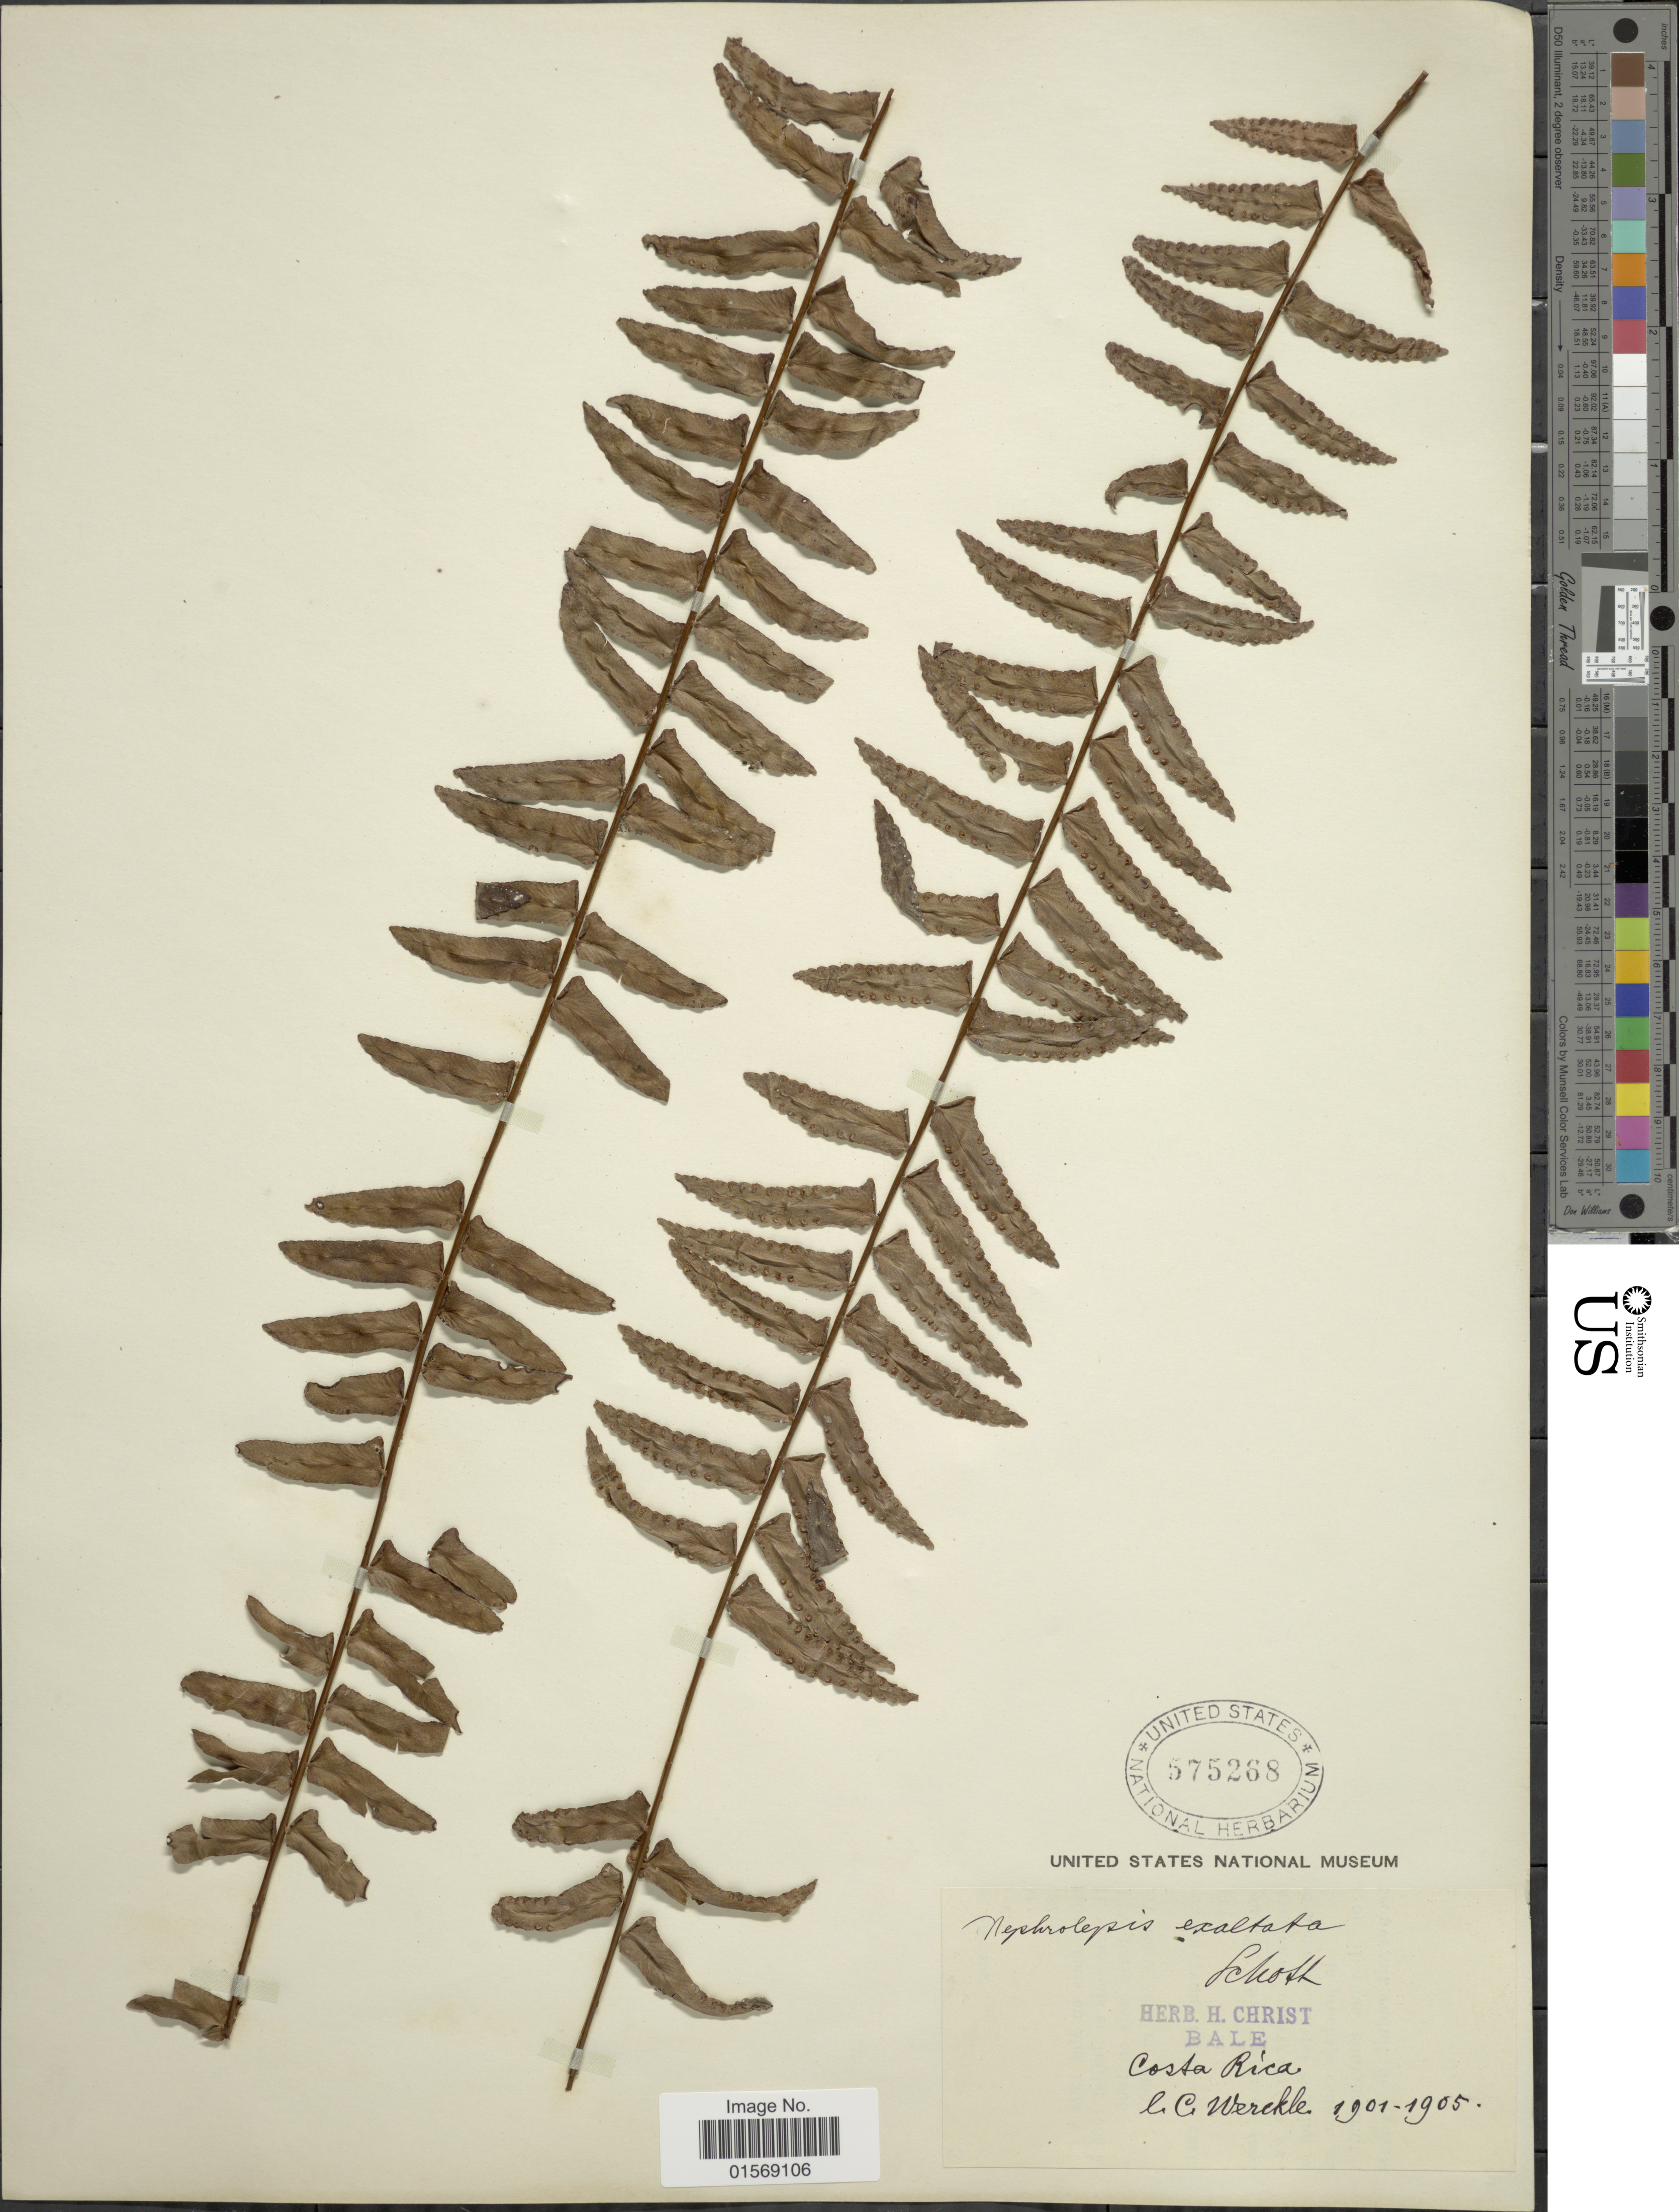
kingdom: Plantae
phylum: Tracheophyta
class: Polypodiopsida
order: Polypodiales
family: Nephrolepidaceae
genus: Nephrolepis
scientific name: Nephrolepis pendula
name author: (Raddi) J. Sm.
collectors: C. Wercklé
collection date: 1901/1905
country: Costa Rica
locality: Costa Rica.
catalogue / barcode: US 575268